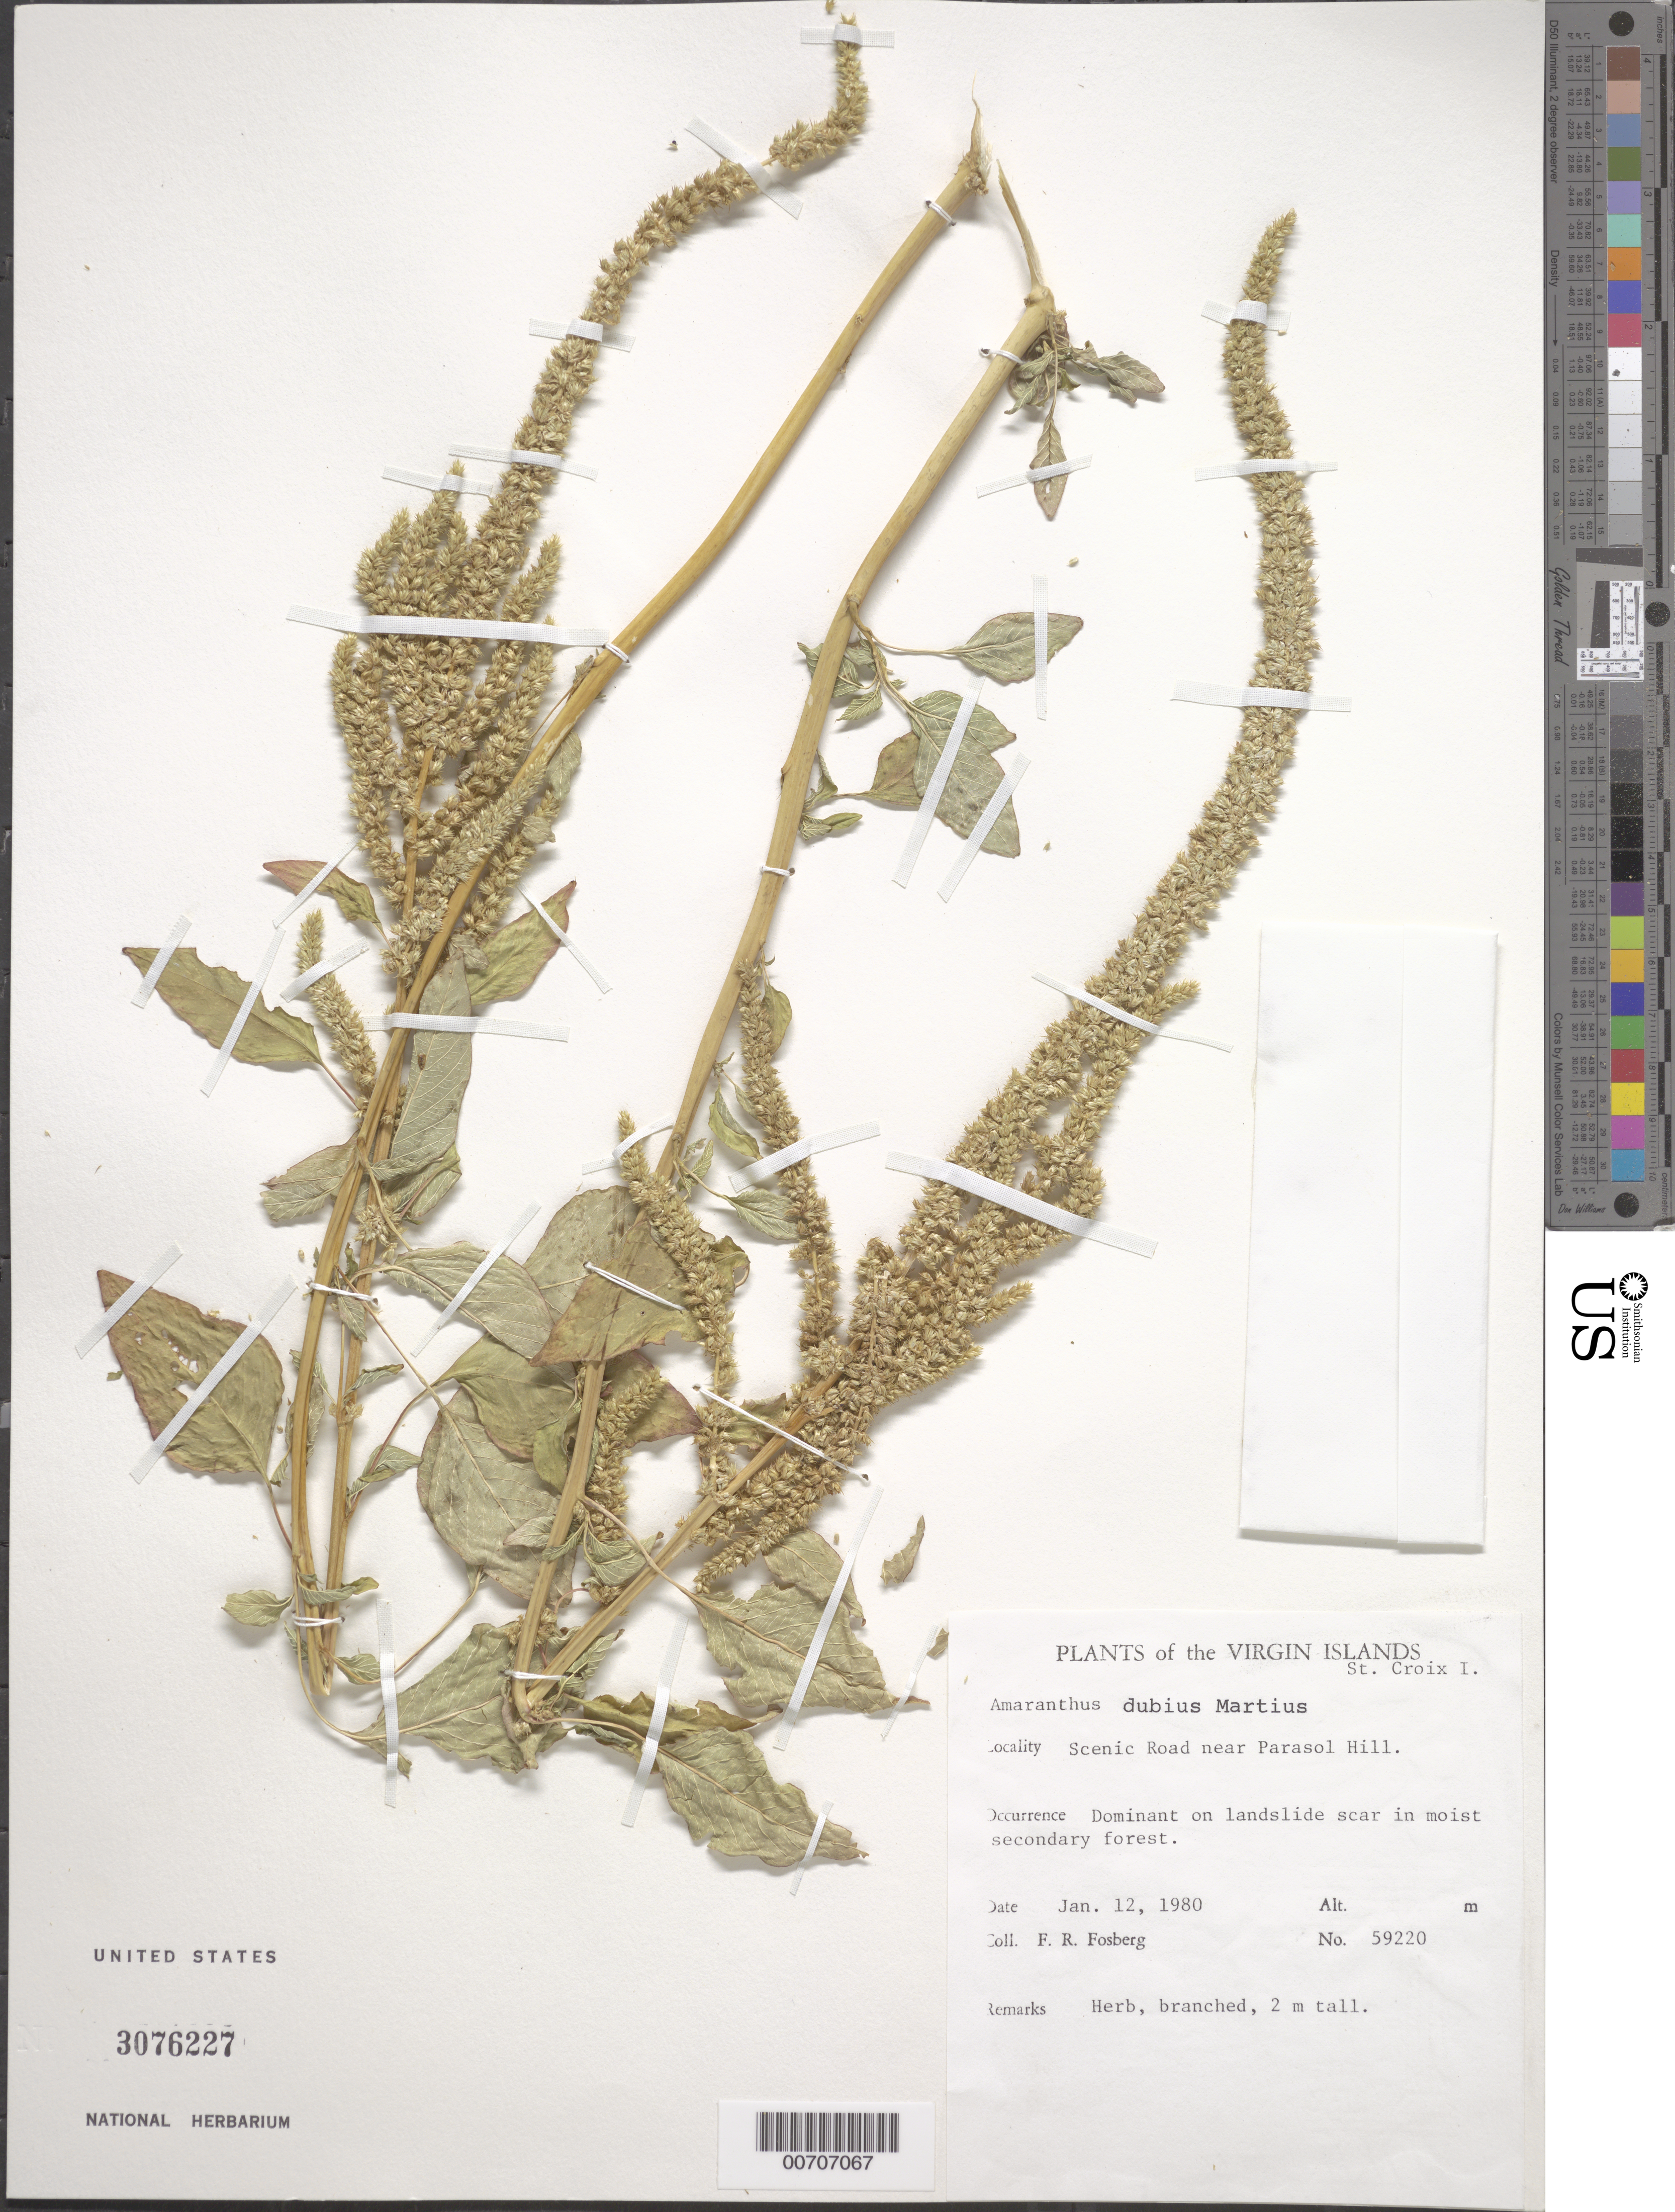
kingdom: Plantae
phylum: Tracheophyta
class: Magnoliopsida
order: Caryophyllales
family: Amaranthaceae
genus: Amaranthus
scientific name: Amaranthus dubius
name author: Mart. ex Thell.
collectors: F. R. Fosberg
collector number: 59220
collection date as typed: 12 Jan 1980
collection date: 1980-01-12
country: U.S. Virgin Islands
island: St. Croix Island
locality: Scenic Road near Parasol Hill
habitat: On landslide scar in moist secondary forest.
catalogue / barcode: US 3076227